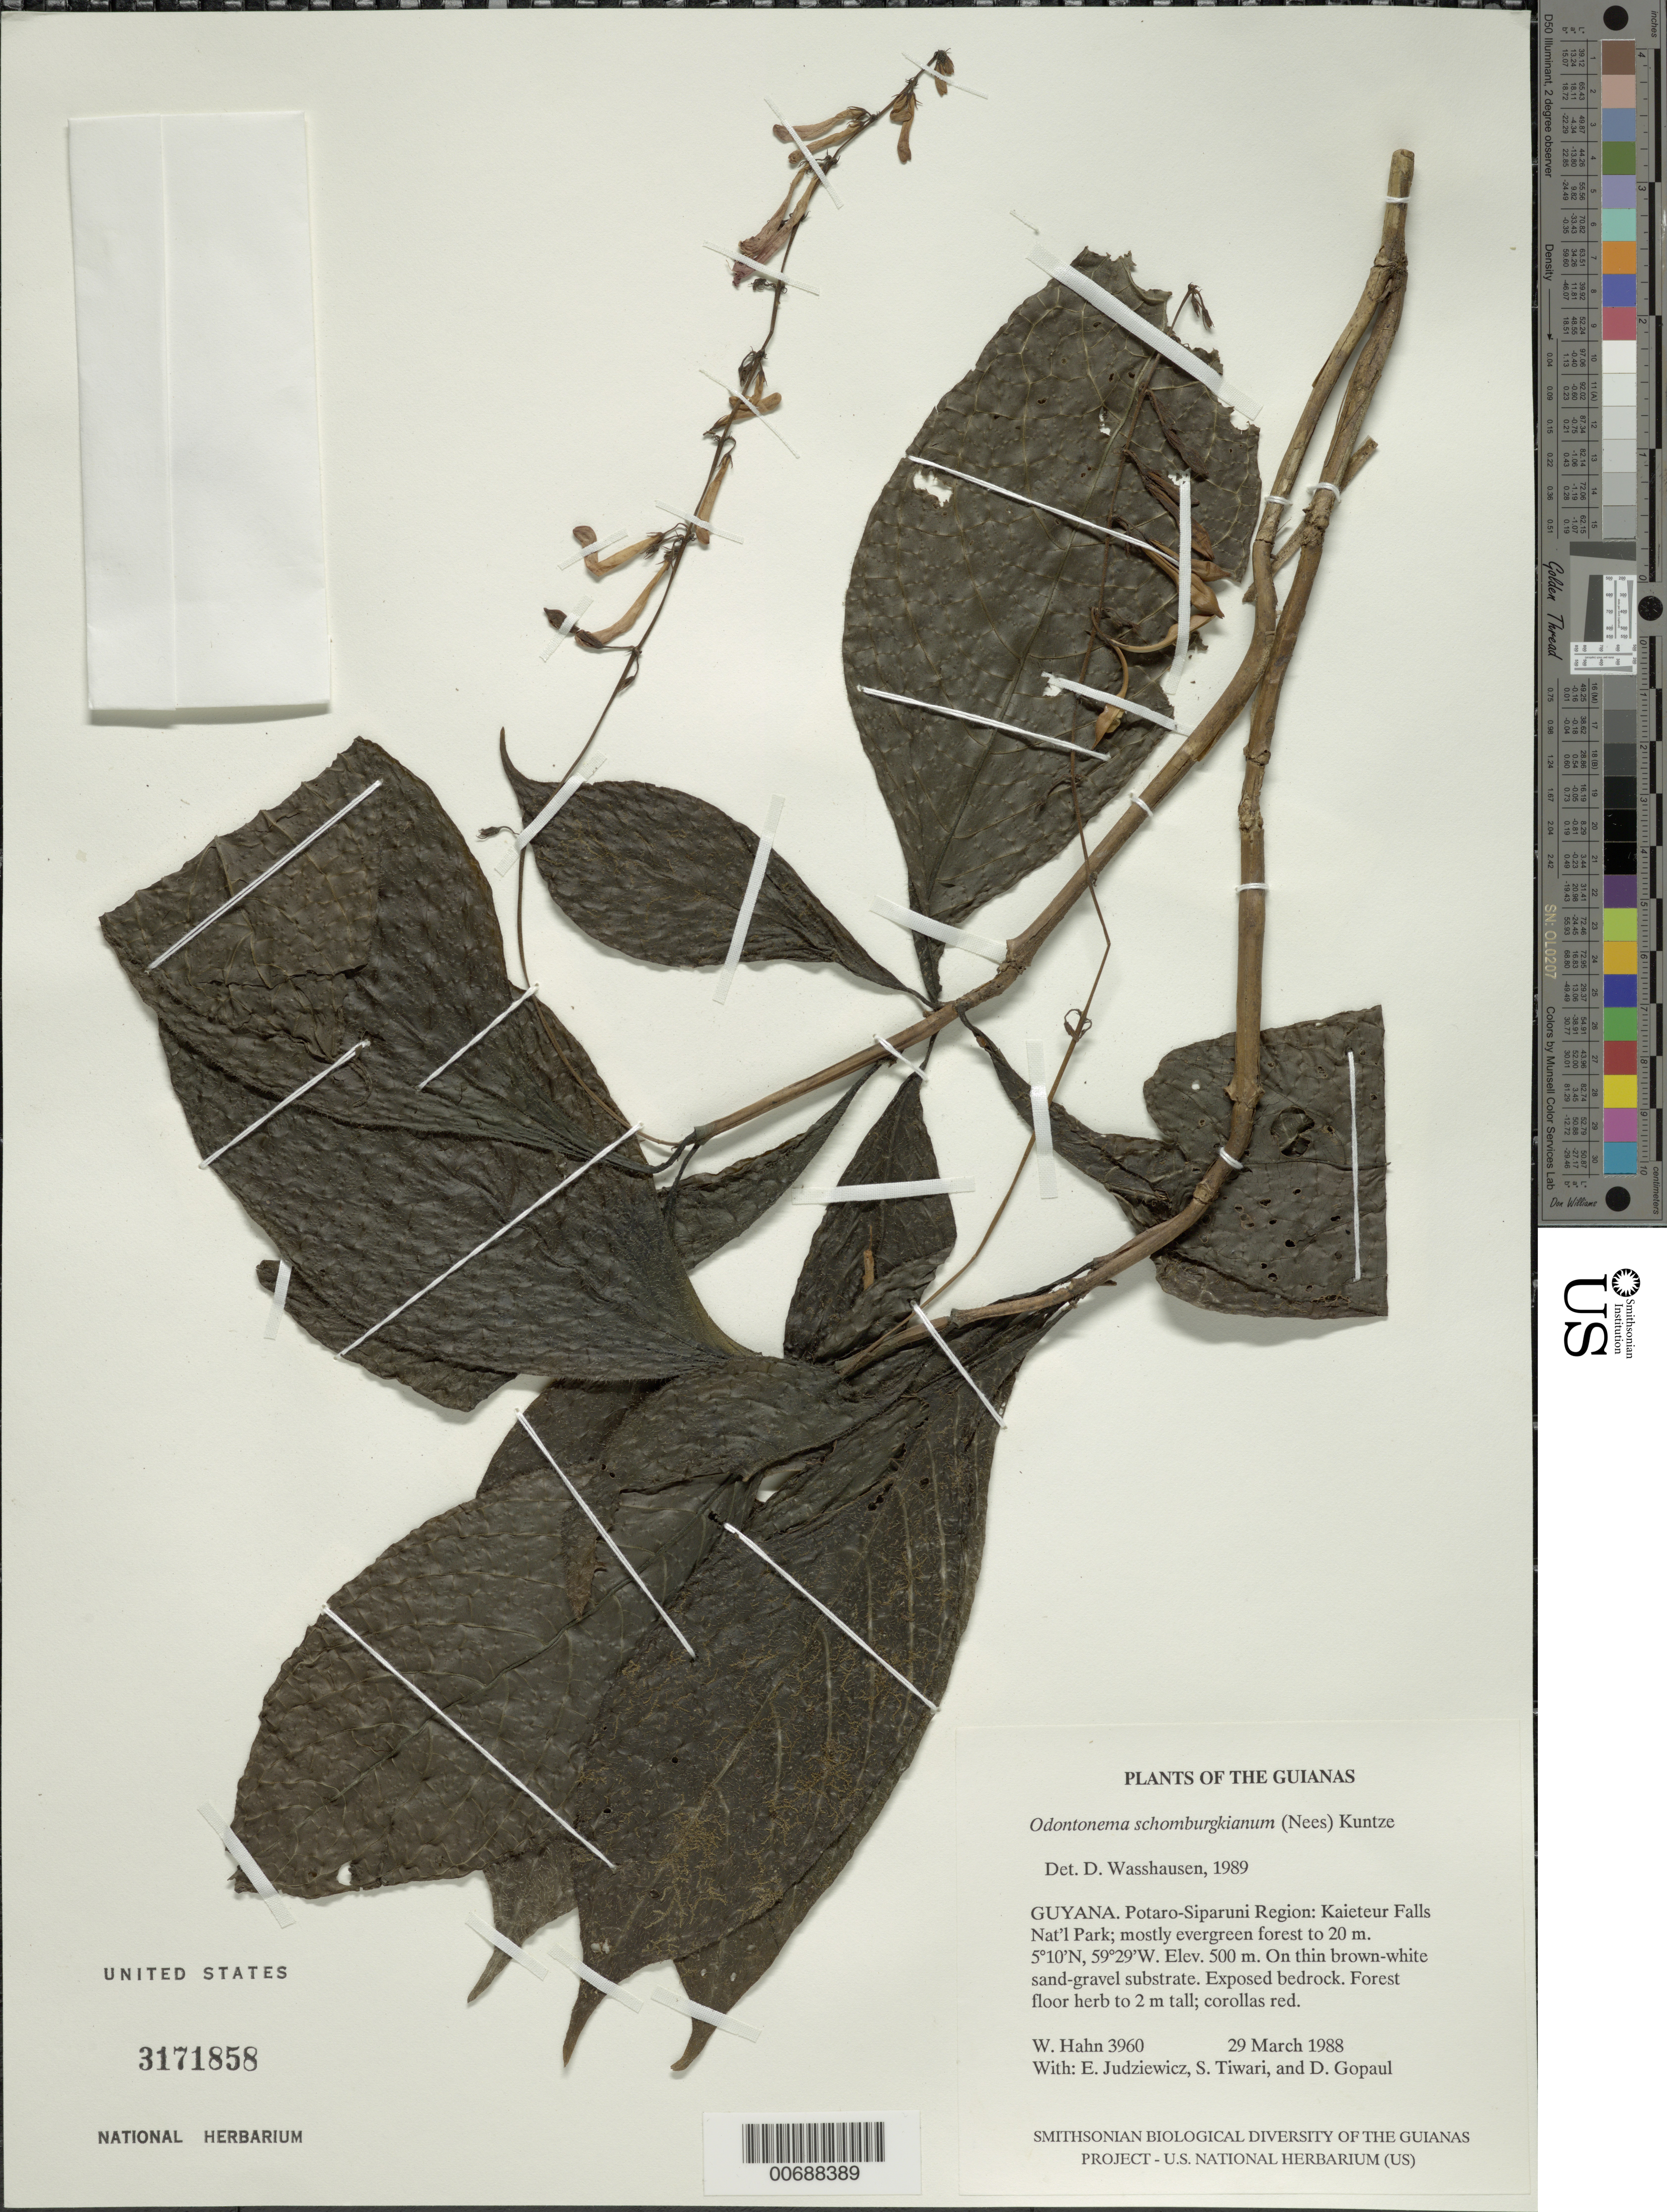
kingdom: Plantae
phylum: Tracheophyta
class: Magnoliopsida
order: Lamiales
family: Acanthaceae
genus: Odontonema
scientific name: Odontonema schomburgkianum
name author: (Nees) Kuntze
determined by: Wasshausen, Dieter C., (BOT), Smithsonian Institution - National Museum of Natural History (UNITED STATES)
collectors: W. Hahn, E. J. Judziewicz, S. Tiwari & D. Gopaul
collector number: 3960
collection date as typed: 29 March 1988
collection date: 1988-03-29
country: Guyana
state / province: Potaro-Siparuni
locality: Kaieteur Falls National Park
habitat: Mostly evergreen forest to 20 m on thin brown-white sand-gravel substrate. Exposed bedrock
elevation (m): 500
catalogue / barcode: US 3171858